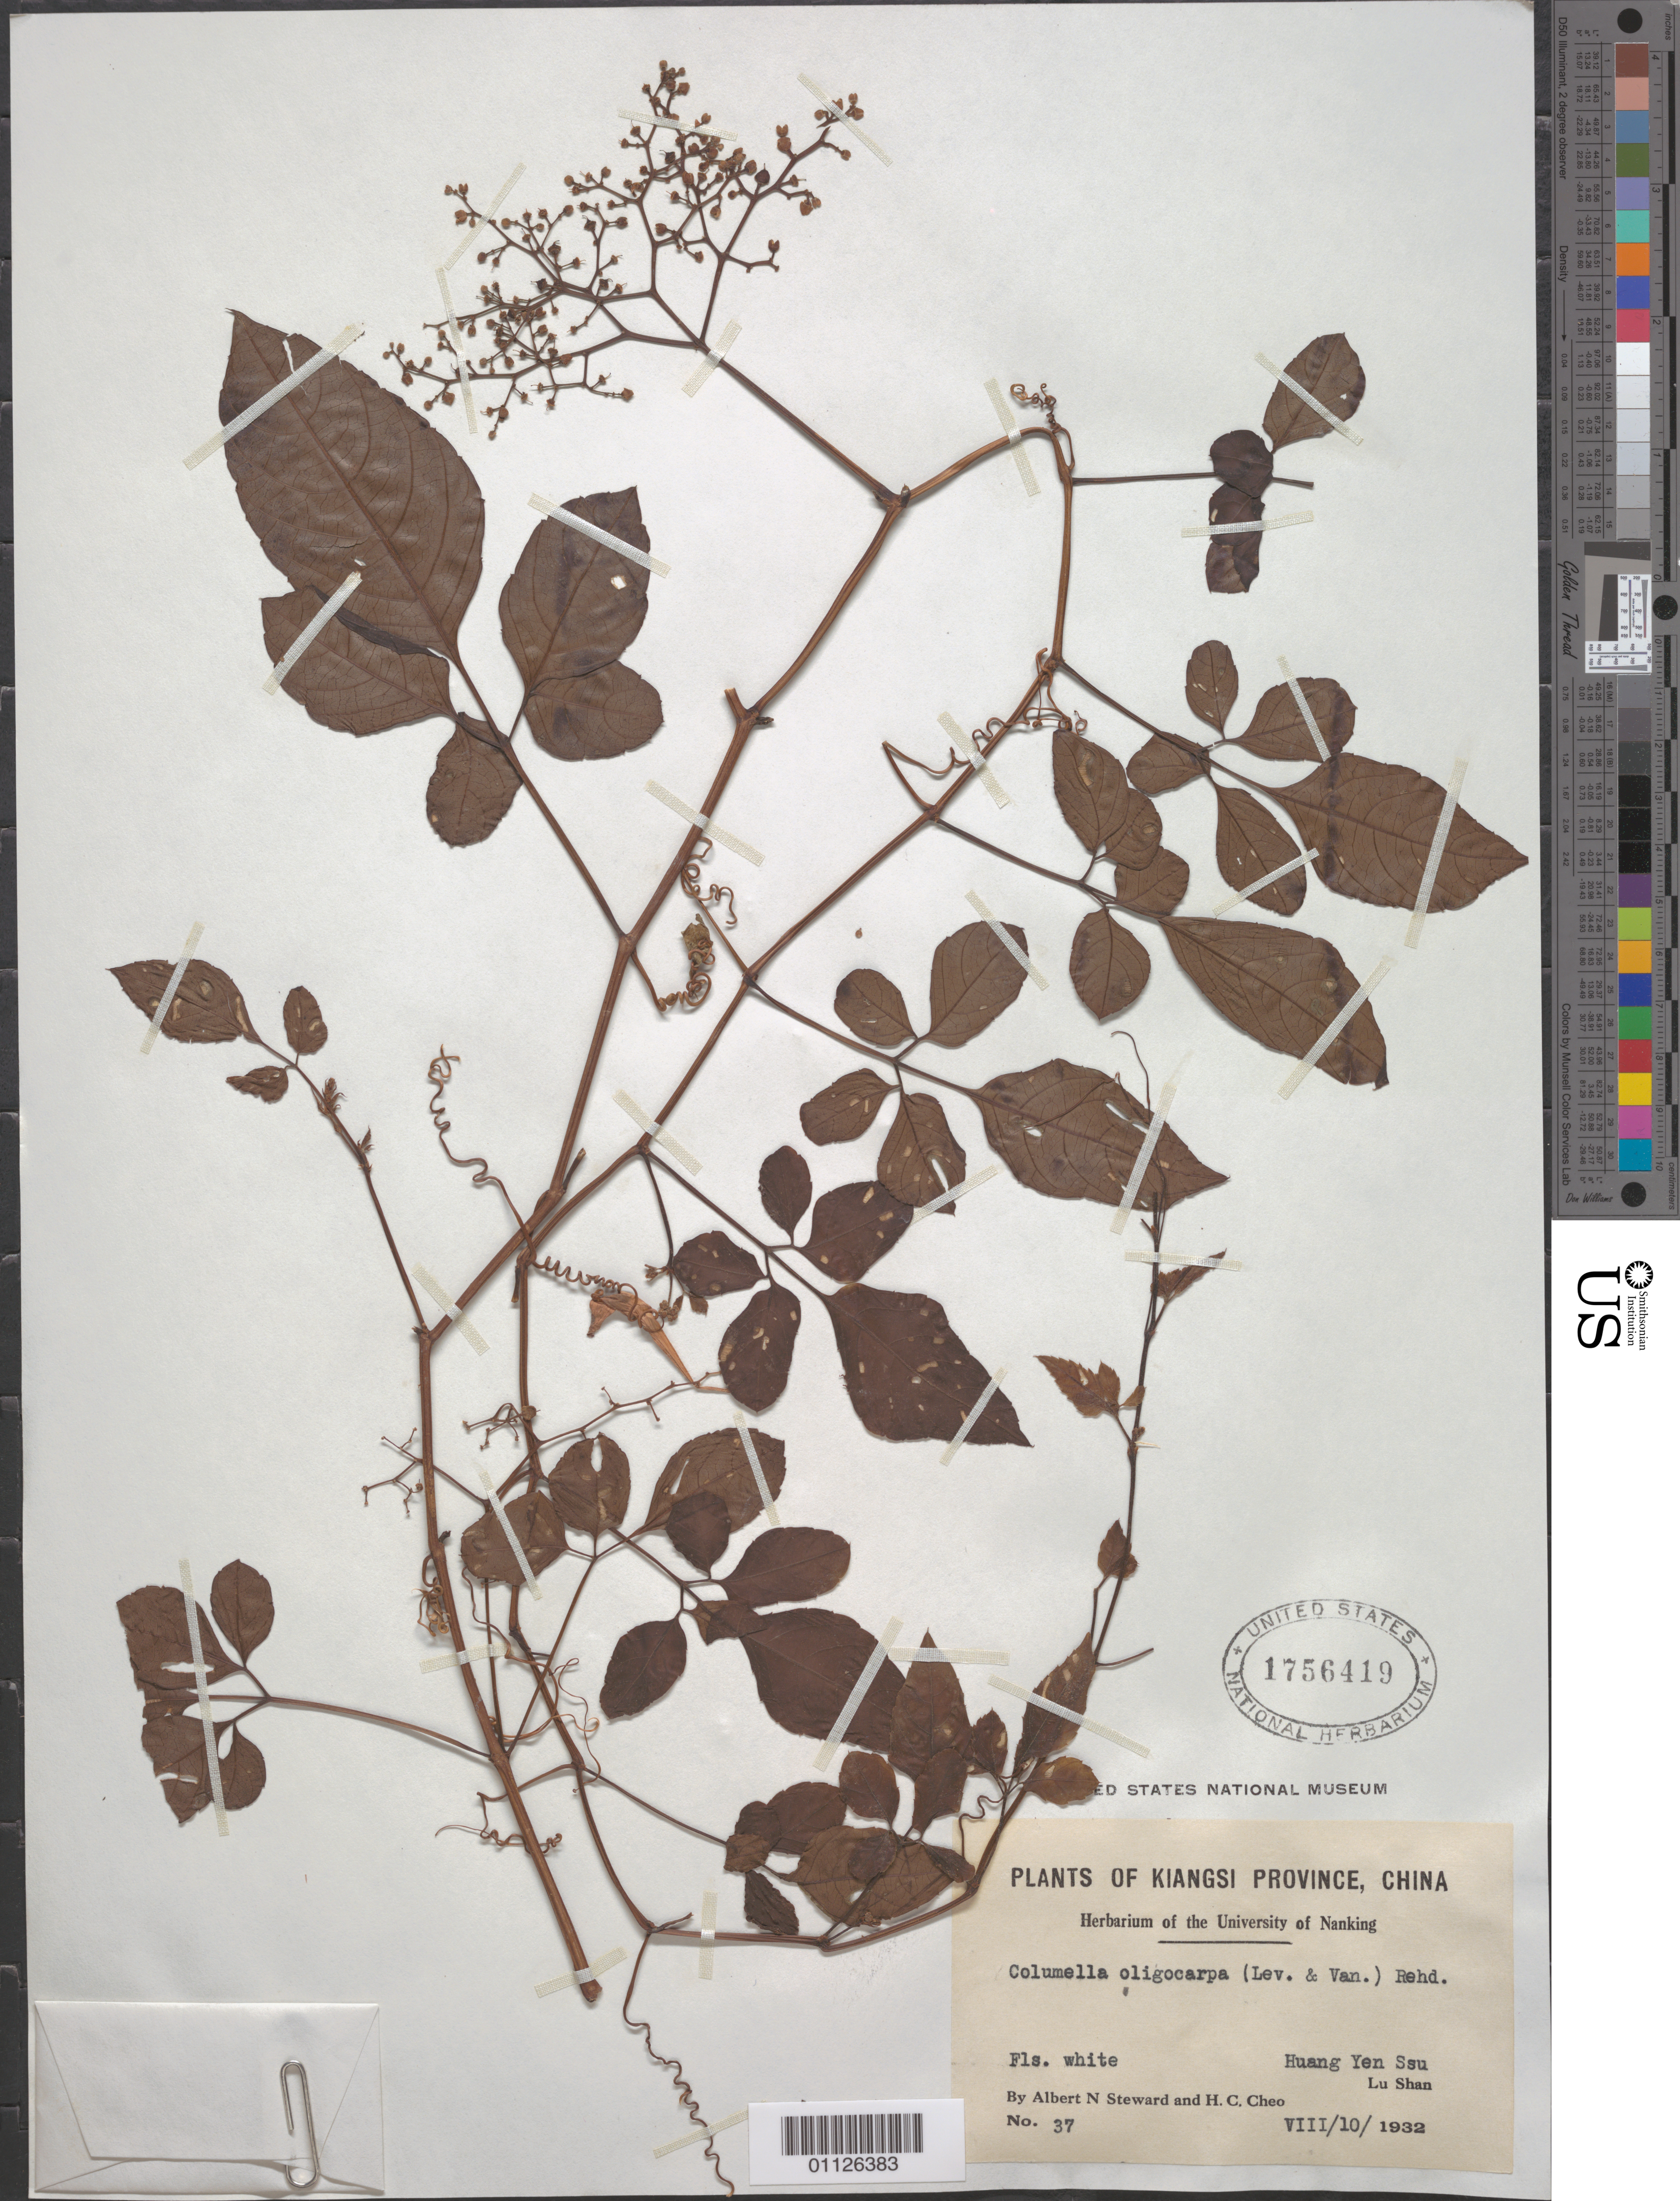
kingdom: Plantae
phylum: Tracheophyta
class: Magnoliopsida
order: Vitales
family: Vitaceae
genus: Pseudocayratia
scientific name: Pseudocayratia oliogocarpa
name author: (H. Lév. & Vaniot) J. Wen & L.M. Lu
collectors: A. N. Steward & H. Cheo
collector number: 37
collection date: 1932-08-10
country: China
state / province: Jiangxi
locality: Huang Yen Ssu. Lu Shan.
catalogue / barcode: US 1756419